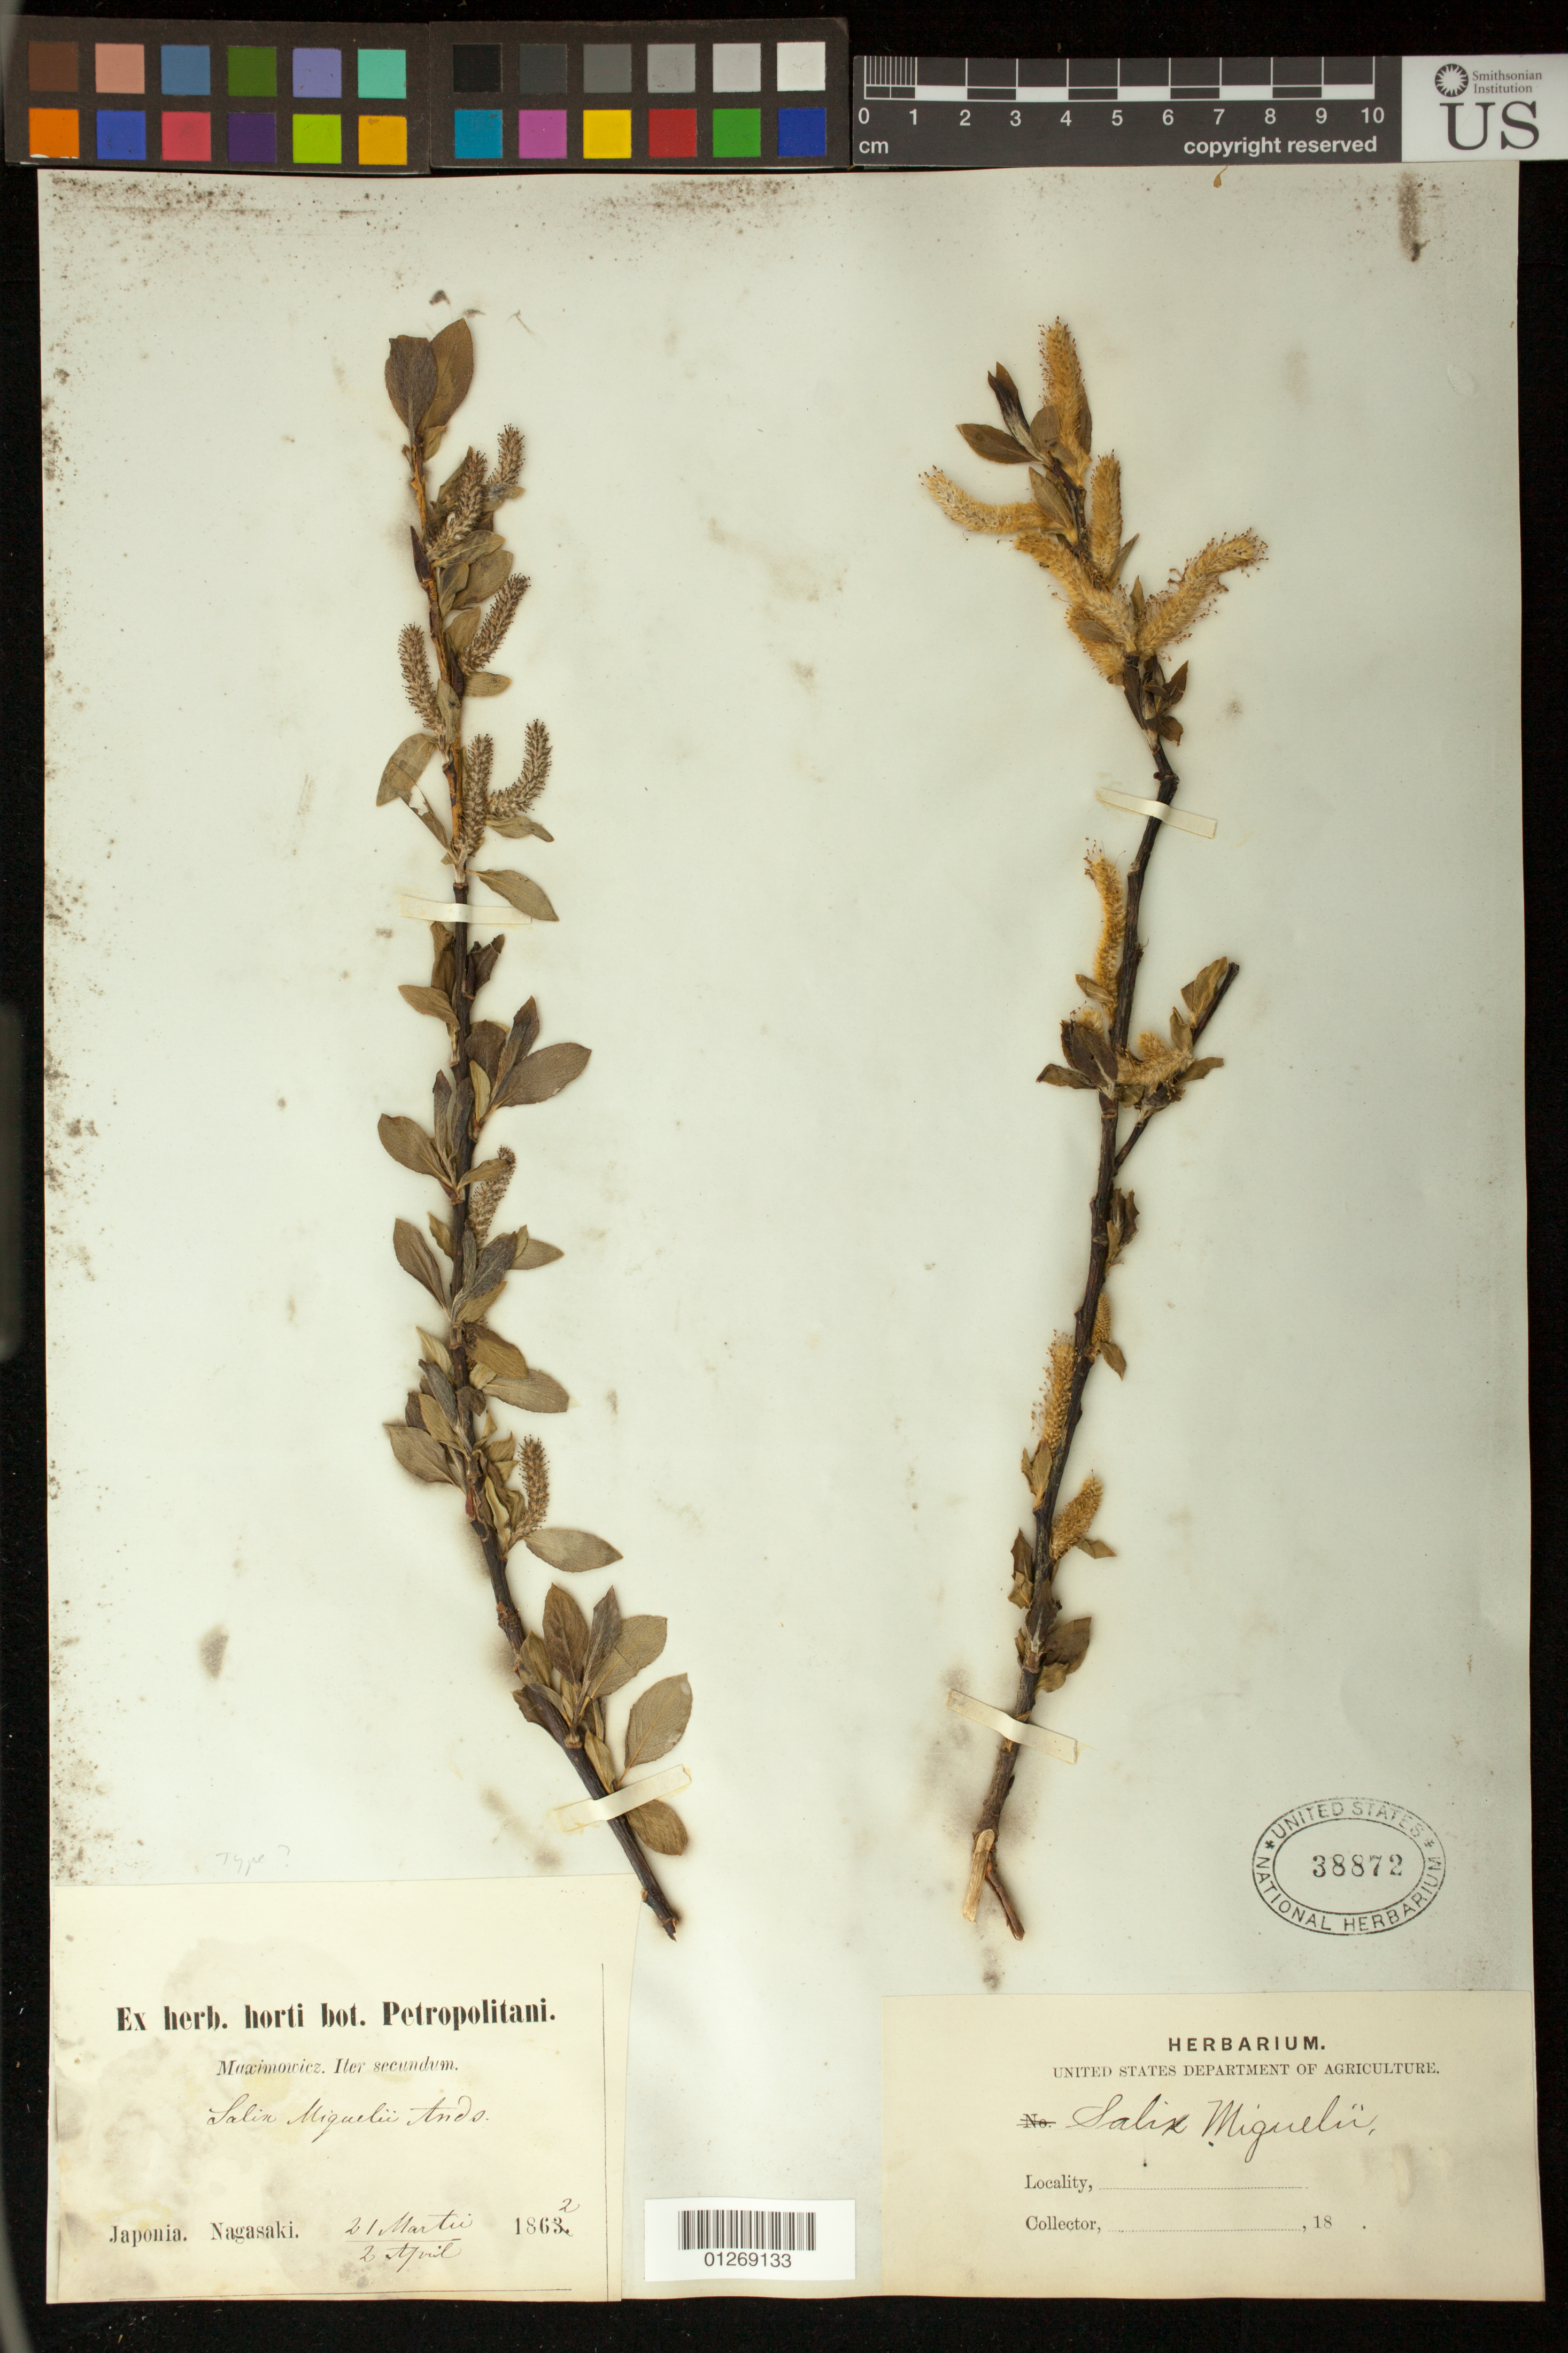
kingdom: Plantae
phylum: Tracheophyta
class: Magnoliopsida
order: Malpighiales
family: Salicaceae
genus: Salix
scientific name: Salix miquelii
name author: Andersson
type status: Possible Type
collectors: C. J. Maximowicz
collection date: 1862-03-21,1862-04-02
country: Japan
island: Kyushu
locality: Japonia. Nagasaki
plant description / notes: Type? Protologue, "Hab. in Japonia, ad Nagasaki legit Oldham 1862 (No. 551)"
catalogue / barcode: US 38872